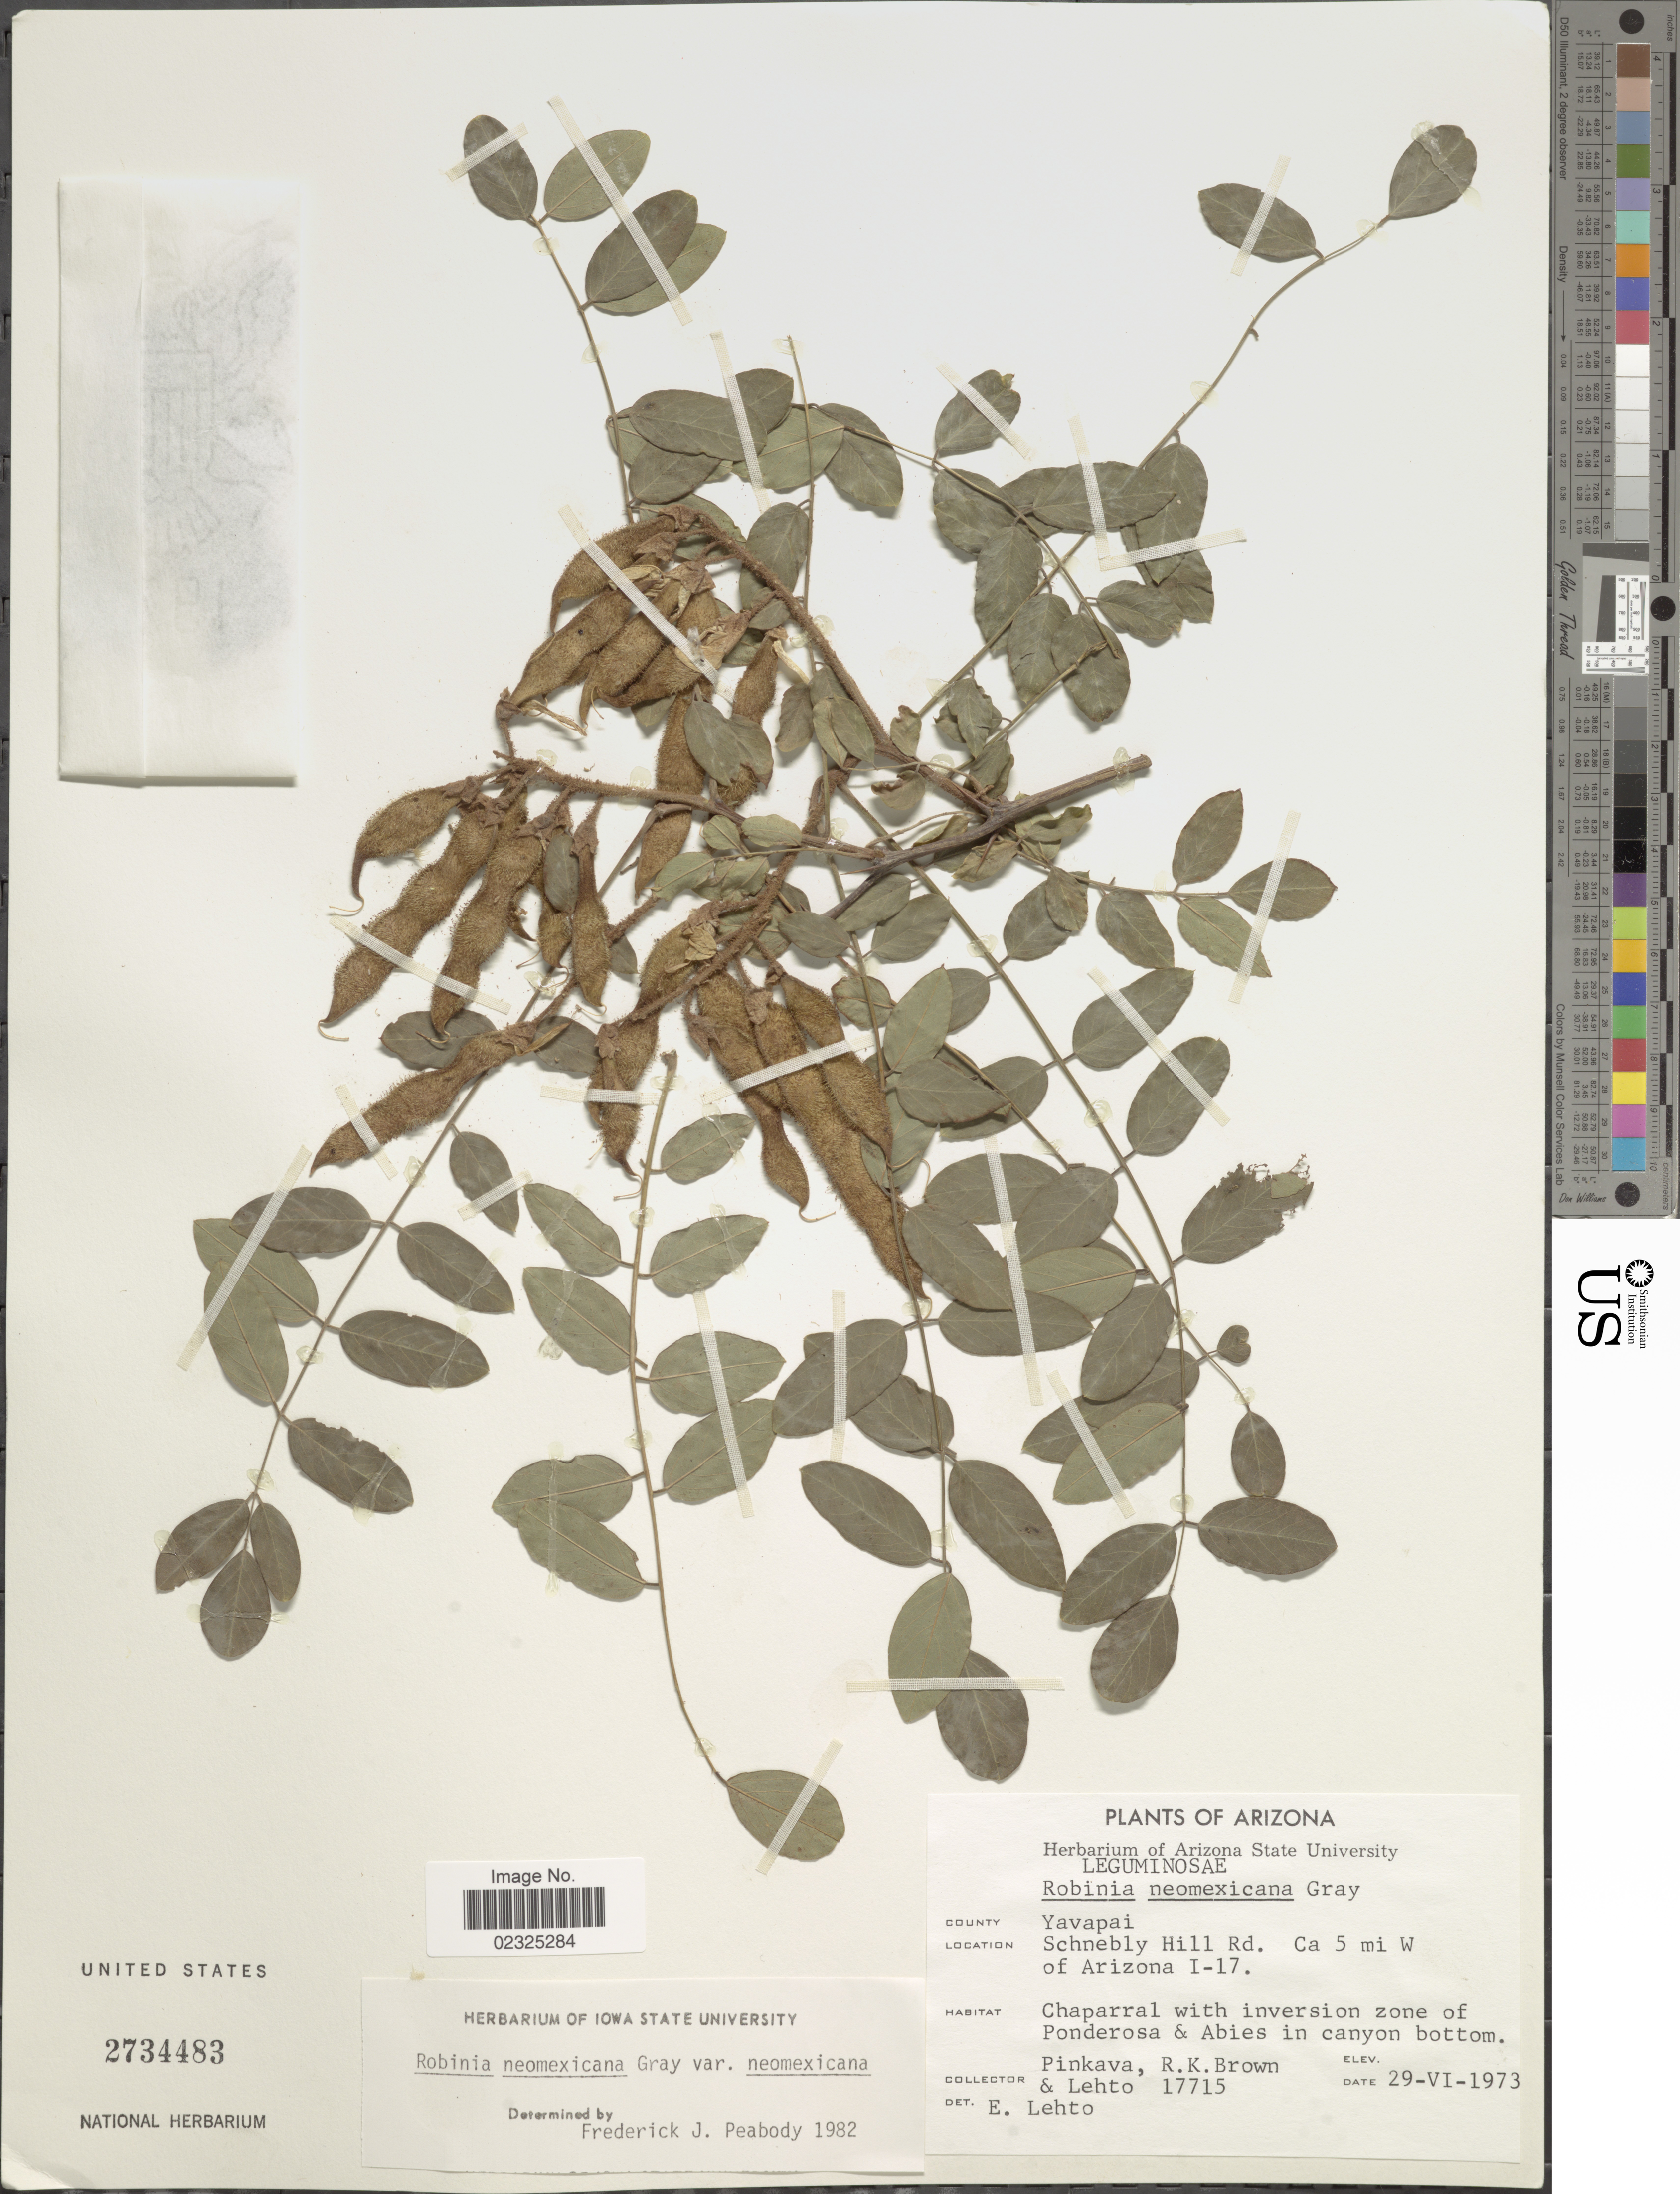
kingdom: Plantae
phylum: Tracheophyta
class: Magnoliopsida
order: Fabales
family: Fabaceae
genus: Robinia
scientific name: Robinia neomexicana var. neomexicana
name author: A. Gray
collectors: -. Pinkava, R. K. Brown & -. Lehto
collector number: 17715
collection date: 1973-06-29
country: United States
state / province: Arizona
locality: County Yavapai, Schnebly Hill Rd., ca 5 mi W of Arizona I-17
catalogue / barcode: US 2734483